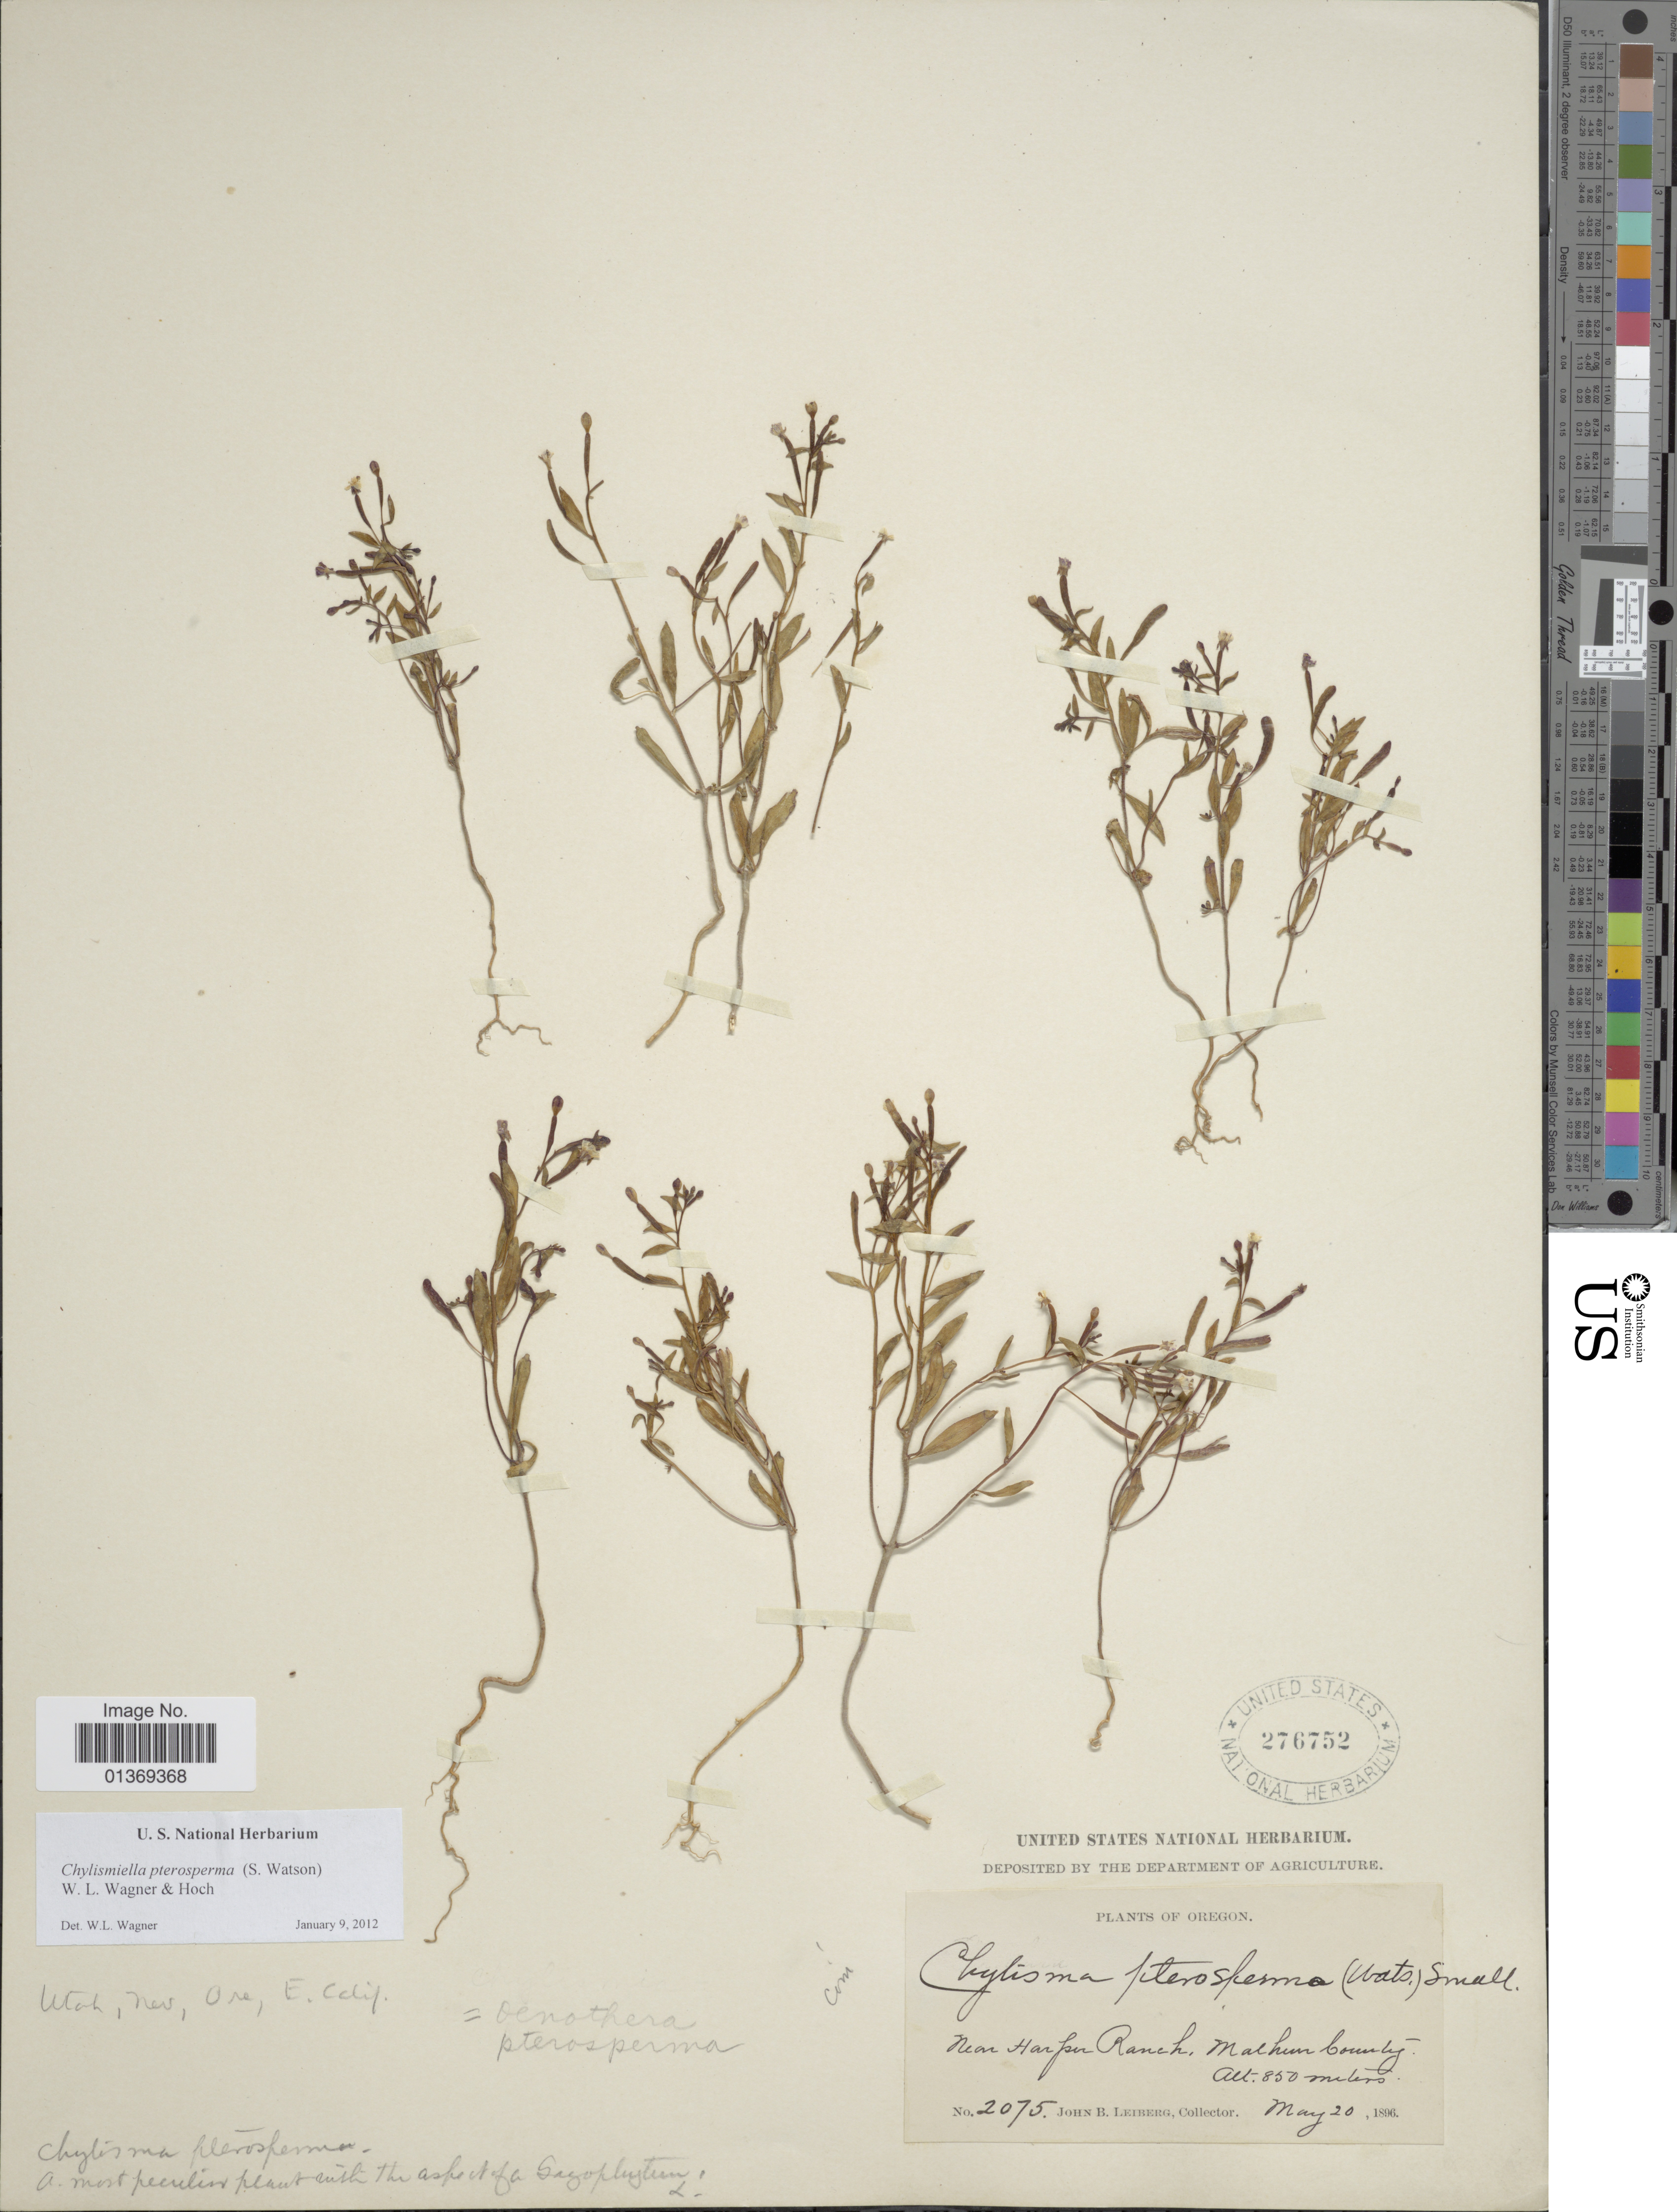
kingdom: Plantae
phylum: Tracheophyta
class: Magnoliopsida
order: Myrtales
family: Onagraceae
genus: Chylismiella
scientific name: Chylismiella pterosperma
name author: (S. Watson) W.L. Wagner & Hoch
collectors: J. B. Leiberg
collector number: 2075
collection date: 1896-05-20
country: United States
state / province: Oregon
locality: Near Harper Ranch, Malhun County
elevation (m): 850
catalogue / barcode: US 276752